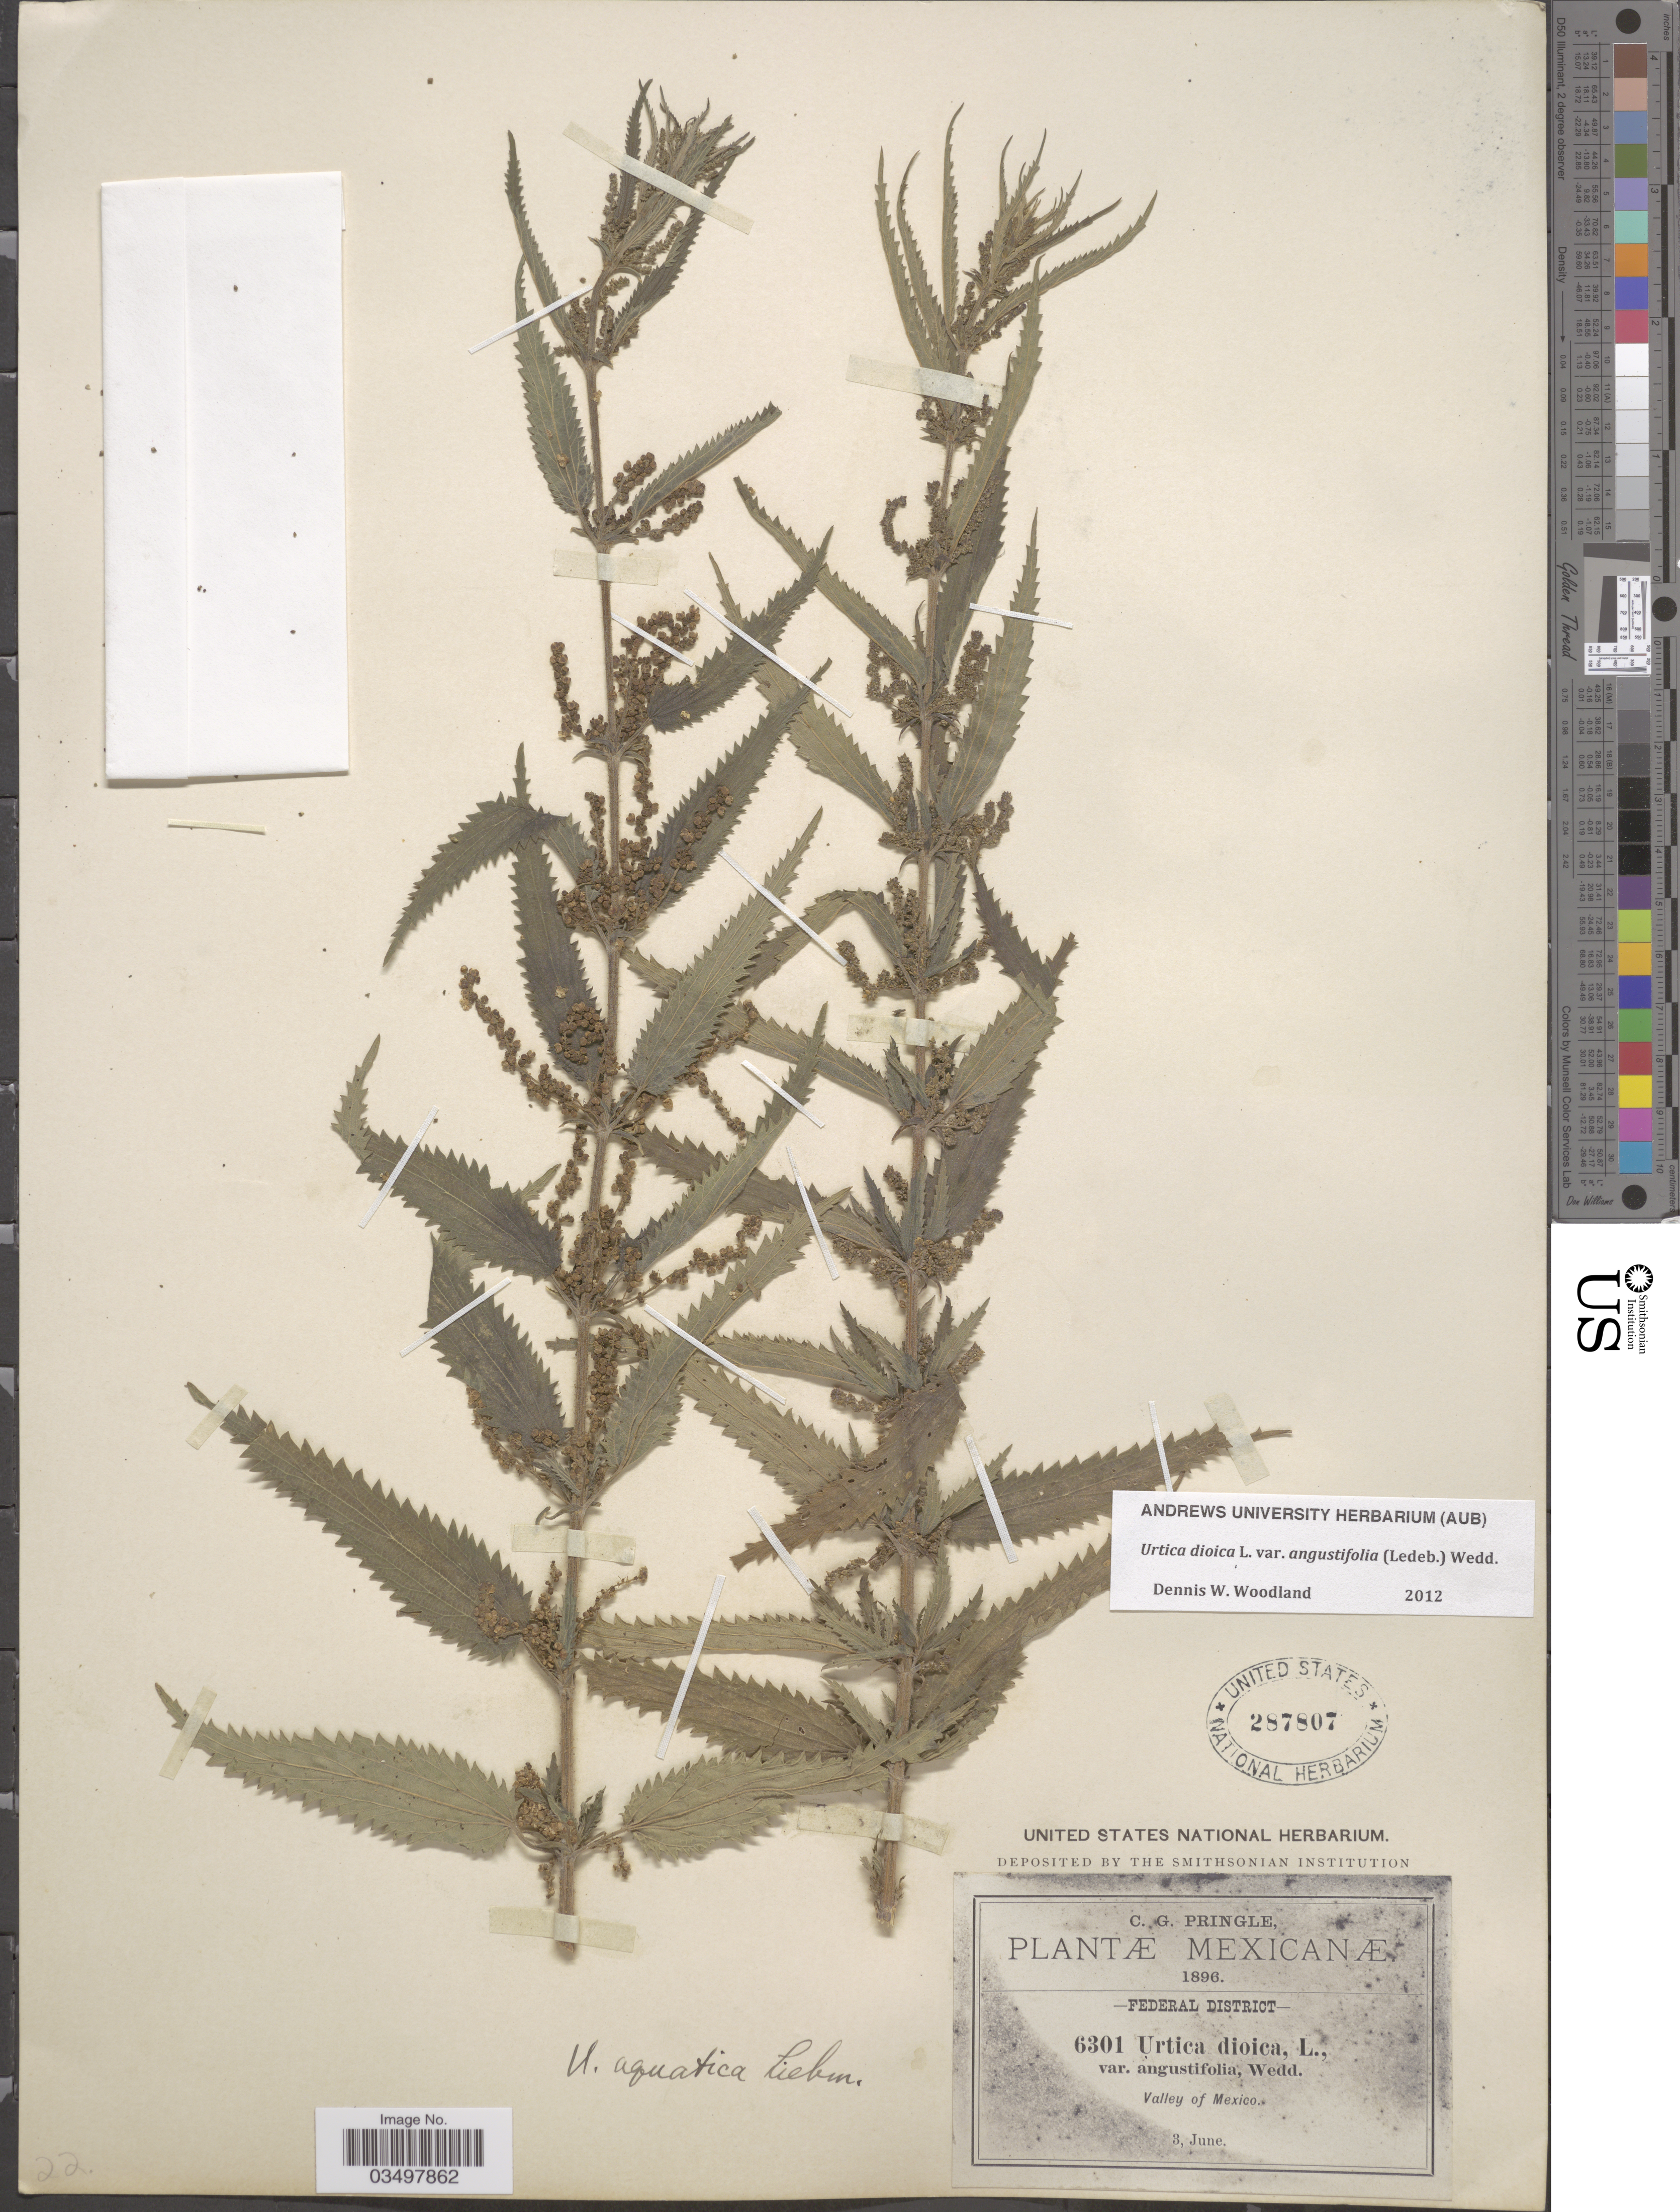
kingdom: Plantae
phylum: Tracheophyta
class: Magnoliopsida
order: Rosales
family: Urticaceae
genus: Urtica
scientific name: Urtica gracilis subsp. aquatica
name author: (Liebm.) Weigend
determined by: Strong, Mark T., (BOT), Smithsonian Institution - National Museum of Natural History (UNITED STATES)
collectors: C. G. Pringle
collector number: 6301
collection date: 1896-06-03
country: Mexico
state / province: Distrito Federal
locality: Federal District. Valley of Mexico.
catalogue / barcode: US 287807